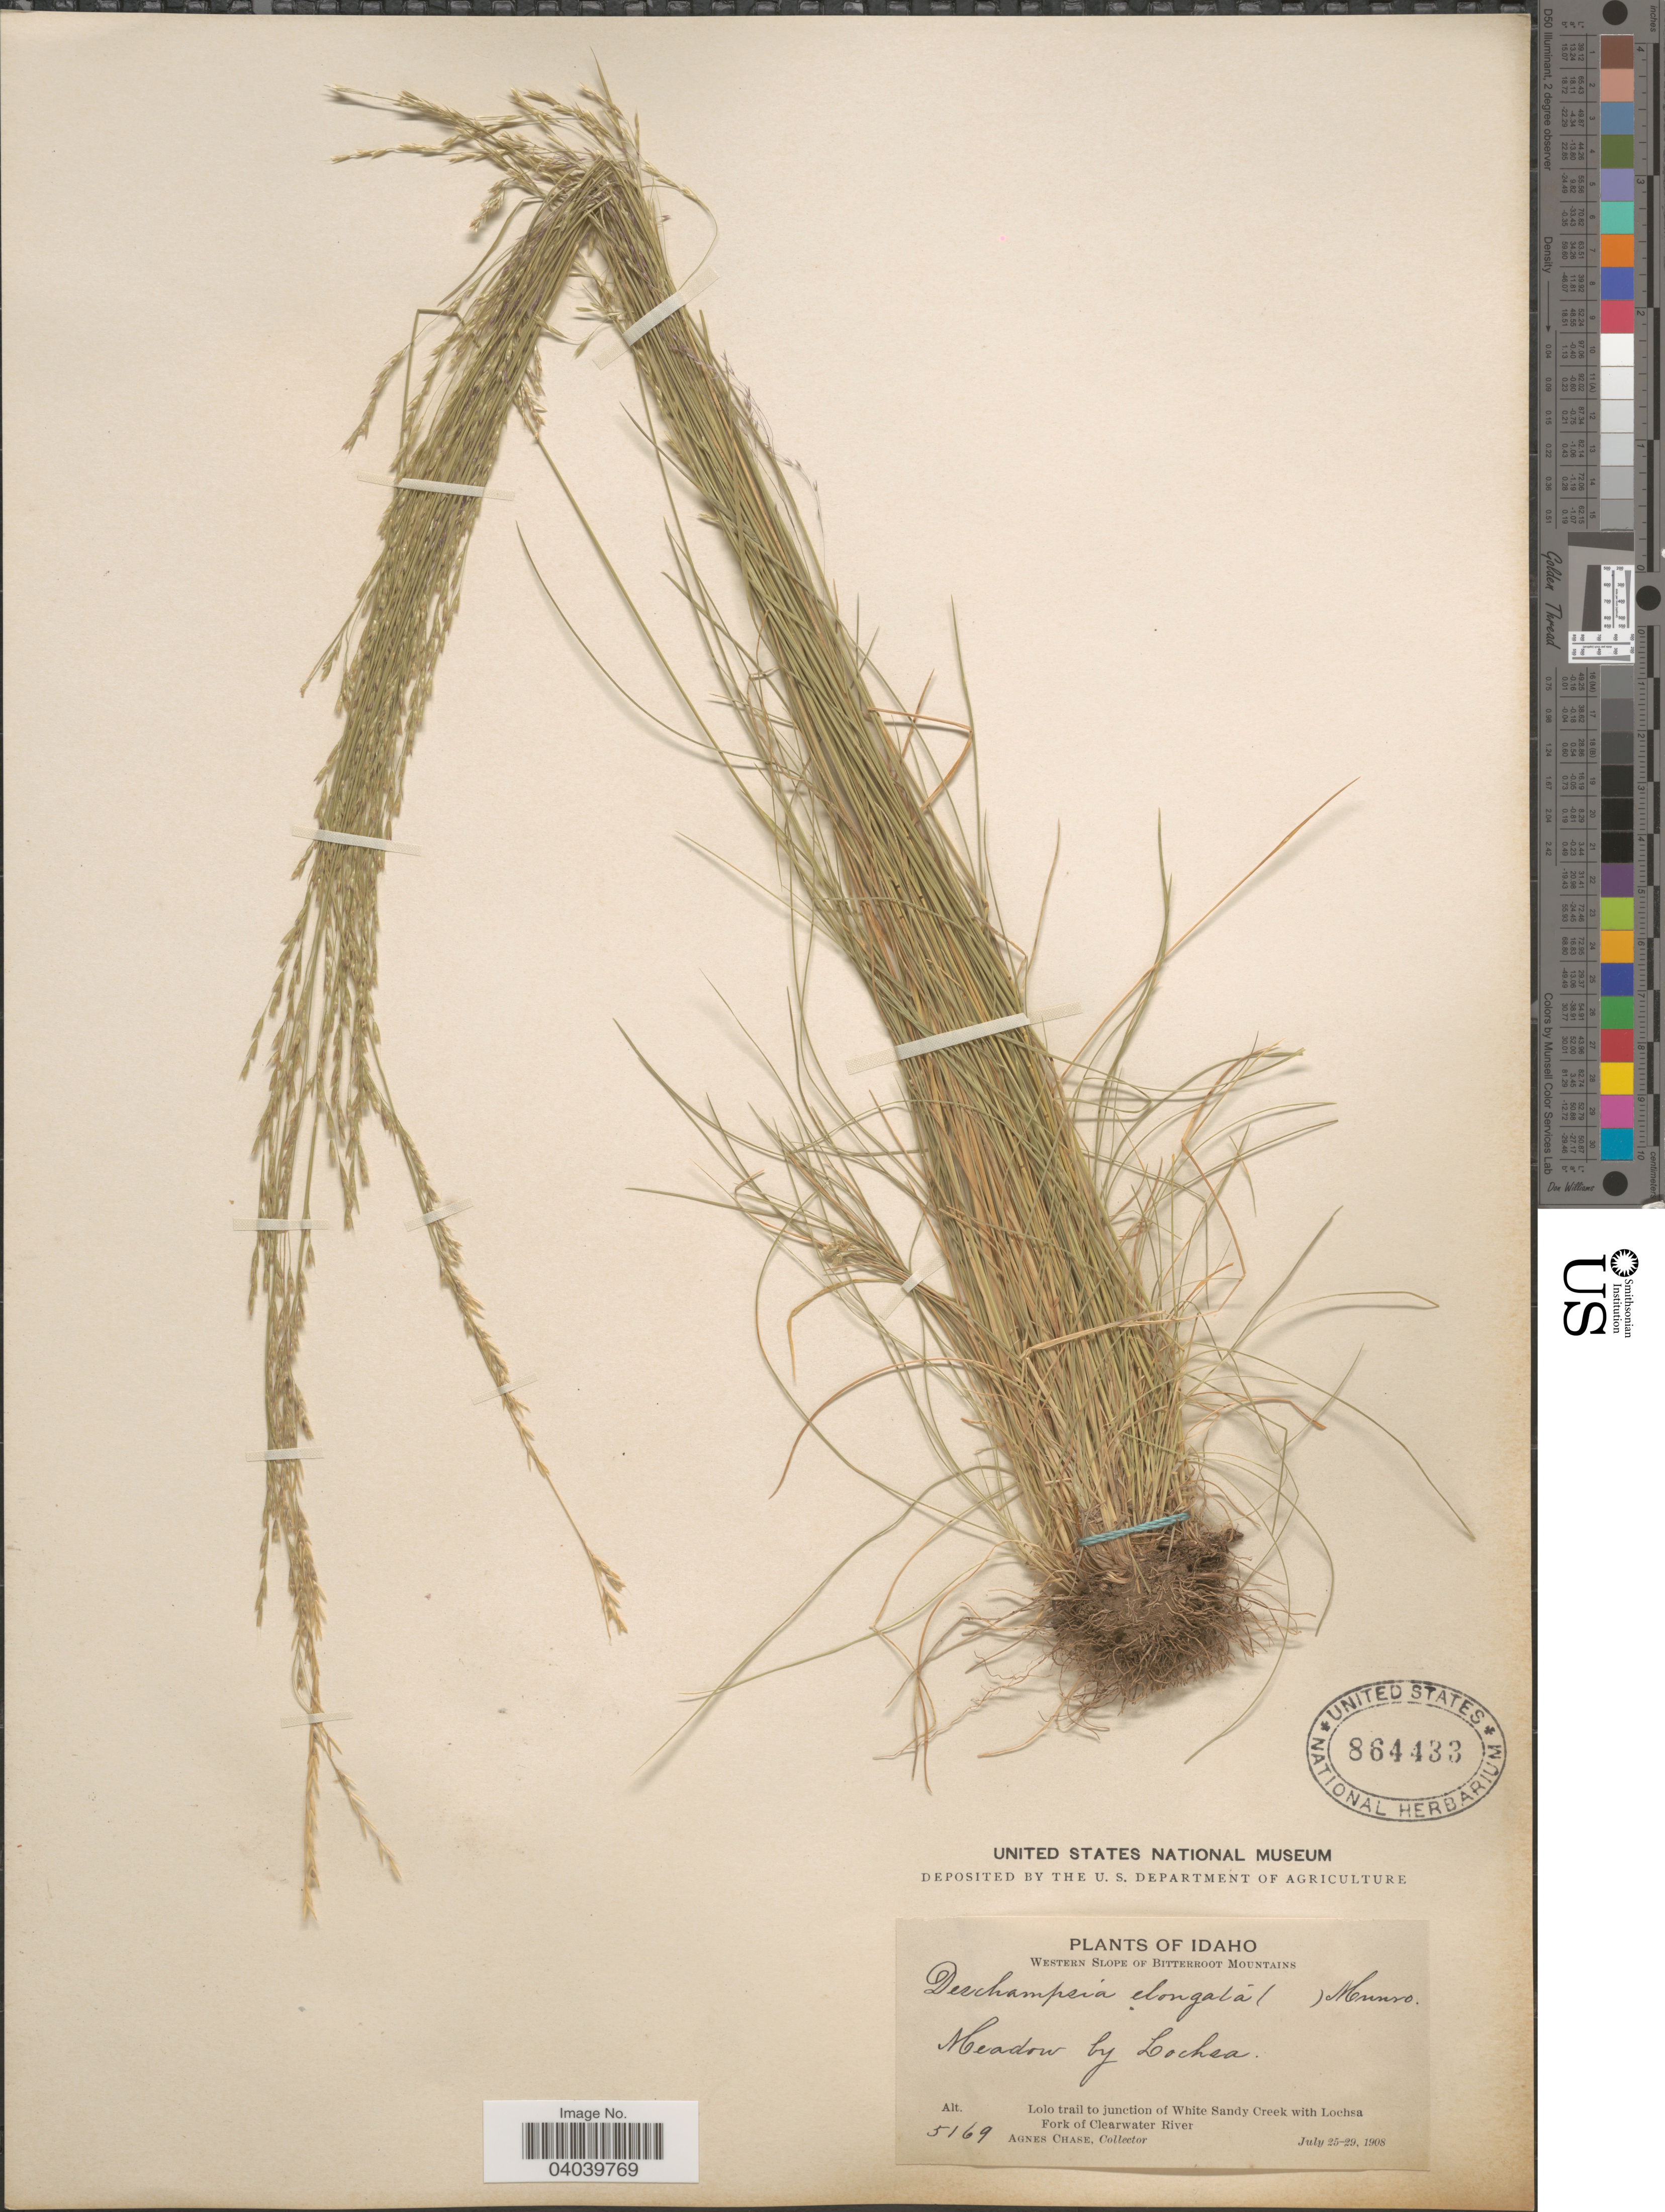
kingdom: Plantae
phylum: Tracheophyta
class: Liliopsida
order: Poales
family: Poaceae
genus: Deschampsia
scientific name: Deschampsia elongata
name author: (Hook.) Munro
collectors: A. Chase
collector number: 5169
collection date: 1908-07-25/1908-07-29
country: United States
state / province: Idaho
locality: Western Slope of Bitterroot Mountains. Meadow by Lochsa. Lolo trail to junction of White Sandy Creek with Lochsa Fork of Clearwater River.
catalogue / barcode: US 864433